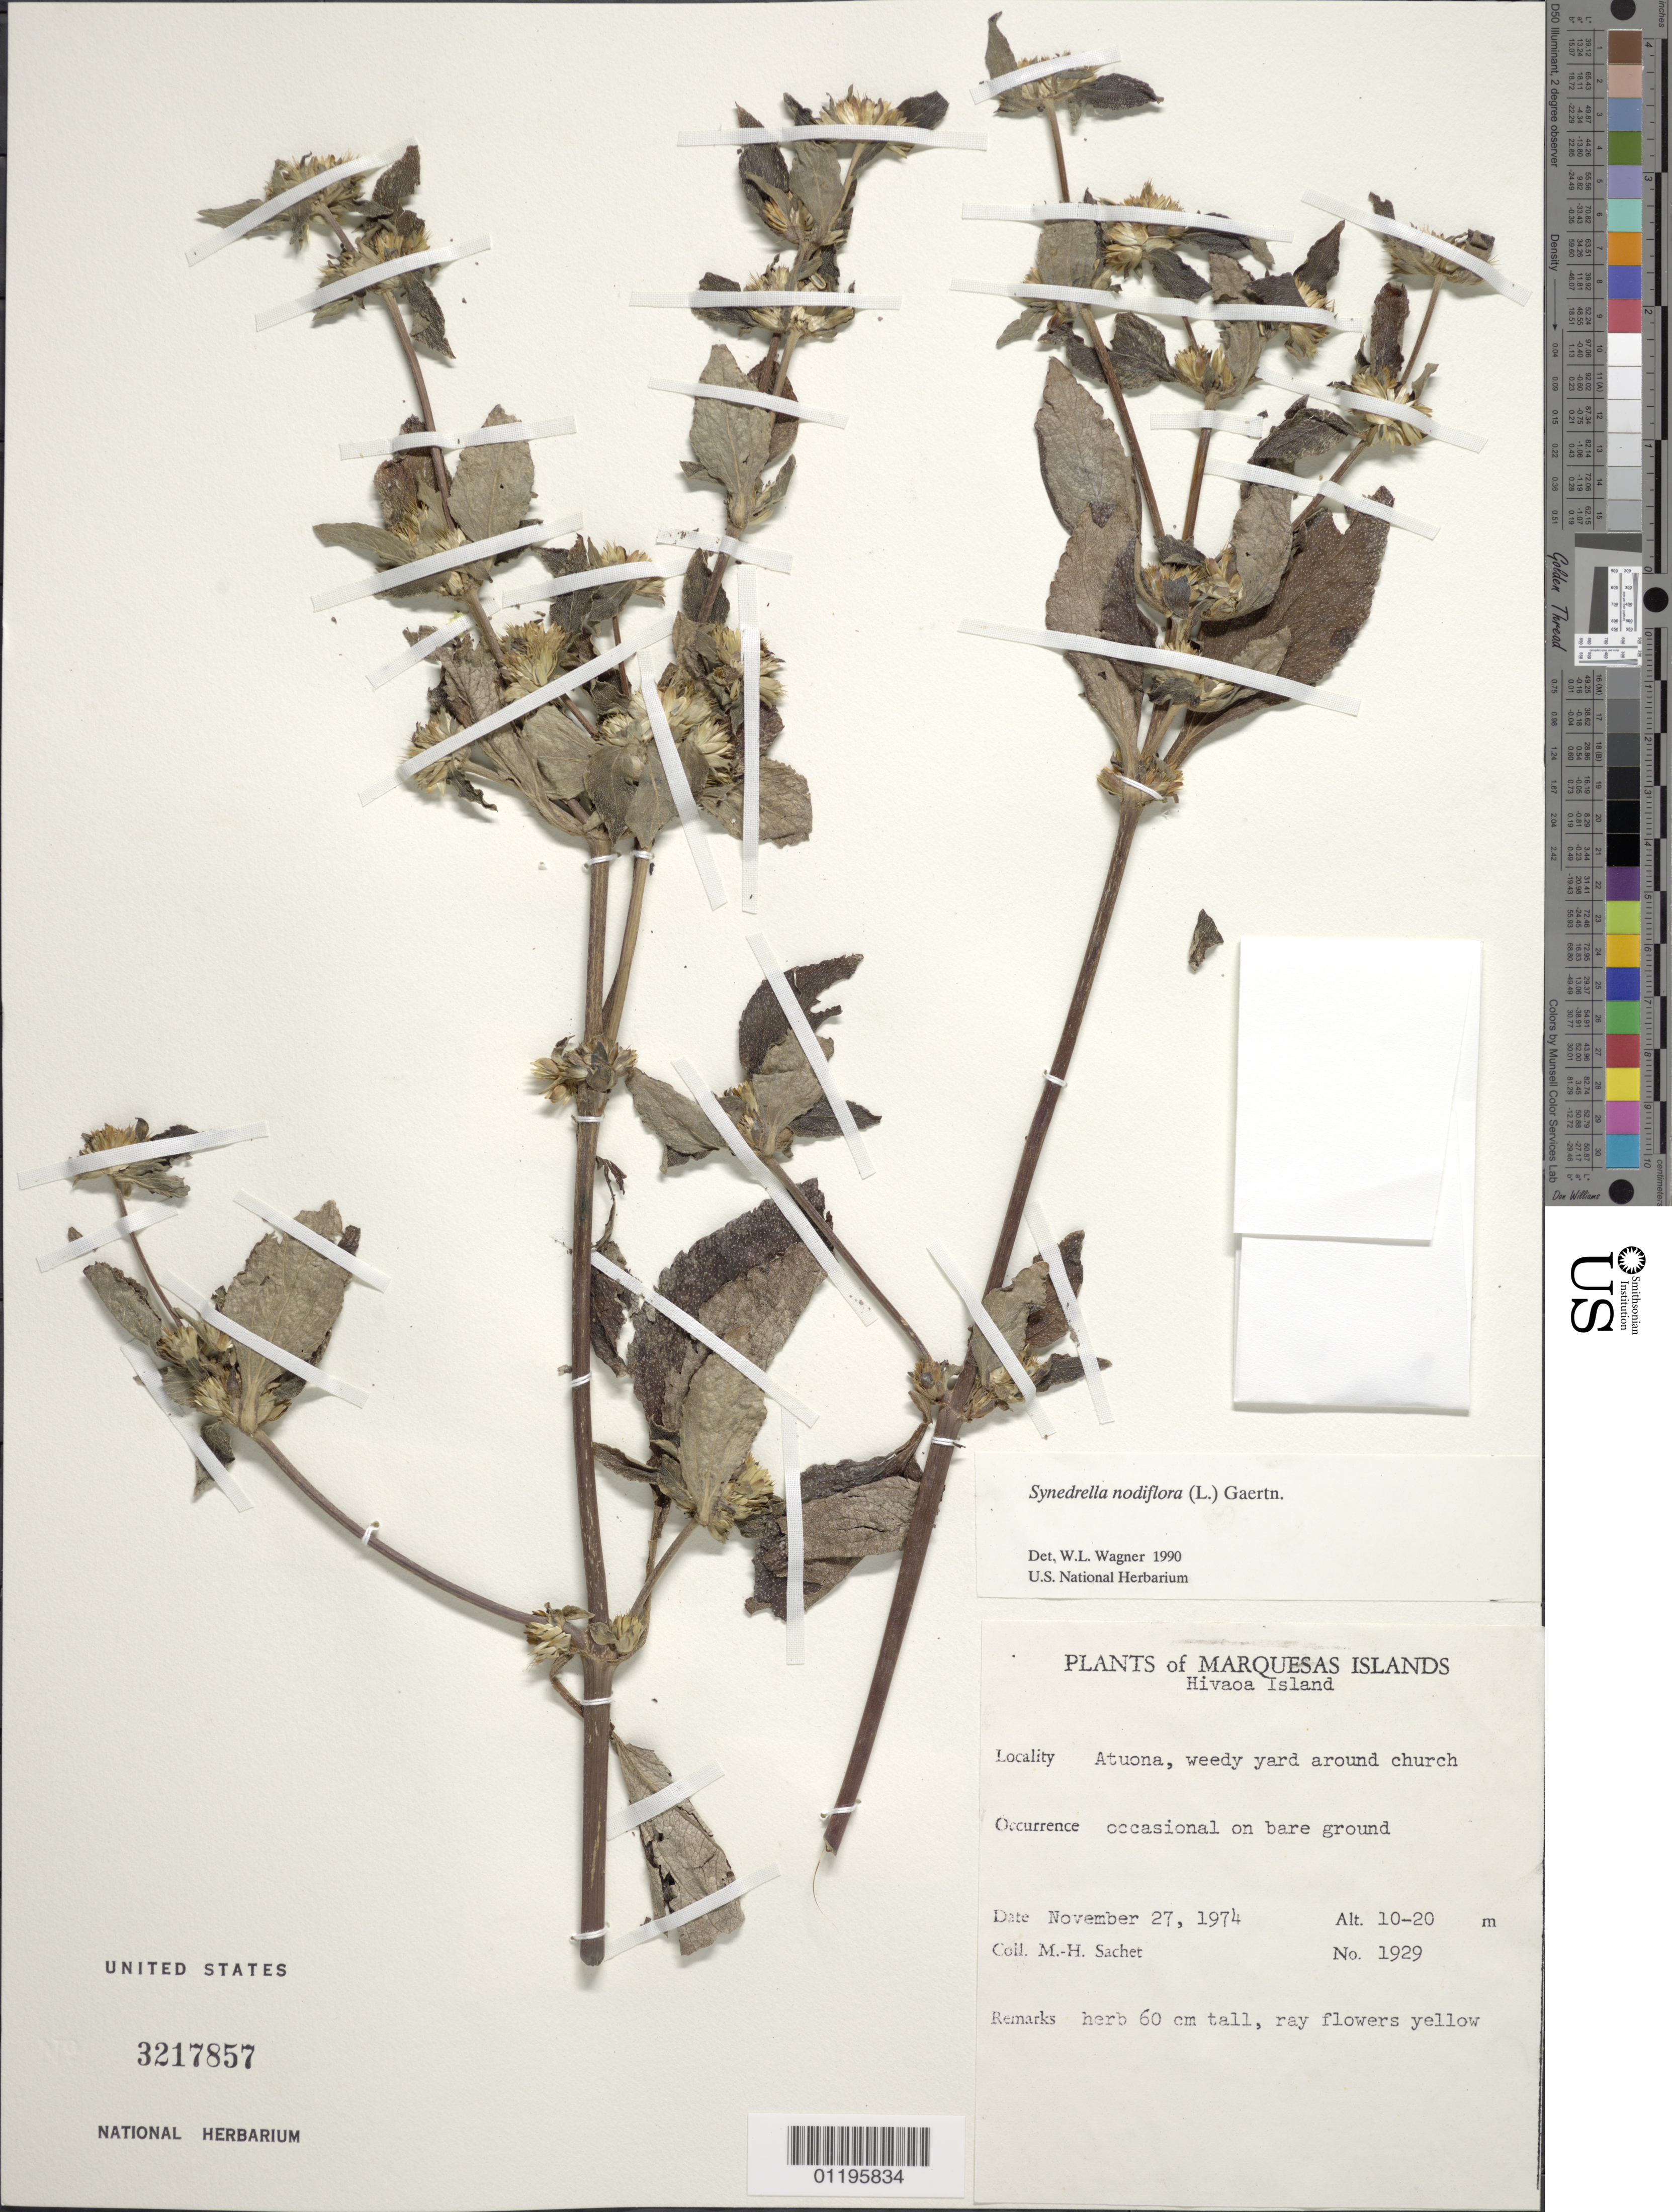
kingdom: Plantae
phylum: Tracheophyta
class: Magnoliopsida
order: Asterales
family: Asteraceae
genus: Synedrella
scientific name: Synedrella nodiflora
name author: (L.) Gaertn.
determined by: Wagner, W. L., (BOT), Smithsonian Institution - National Museum of Natural History (UNITED STATES)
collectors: M.-H. Sachet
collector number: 1929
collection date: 1974-11-27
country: French Polynesia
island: Hiva Oa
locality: Atuona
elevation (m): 10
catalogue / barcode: US 3217857